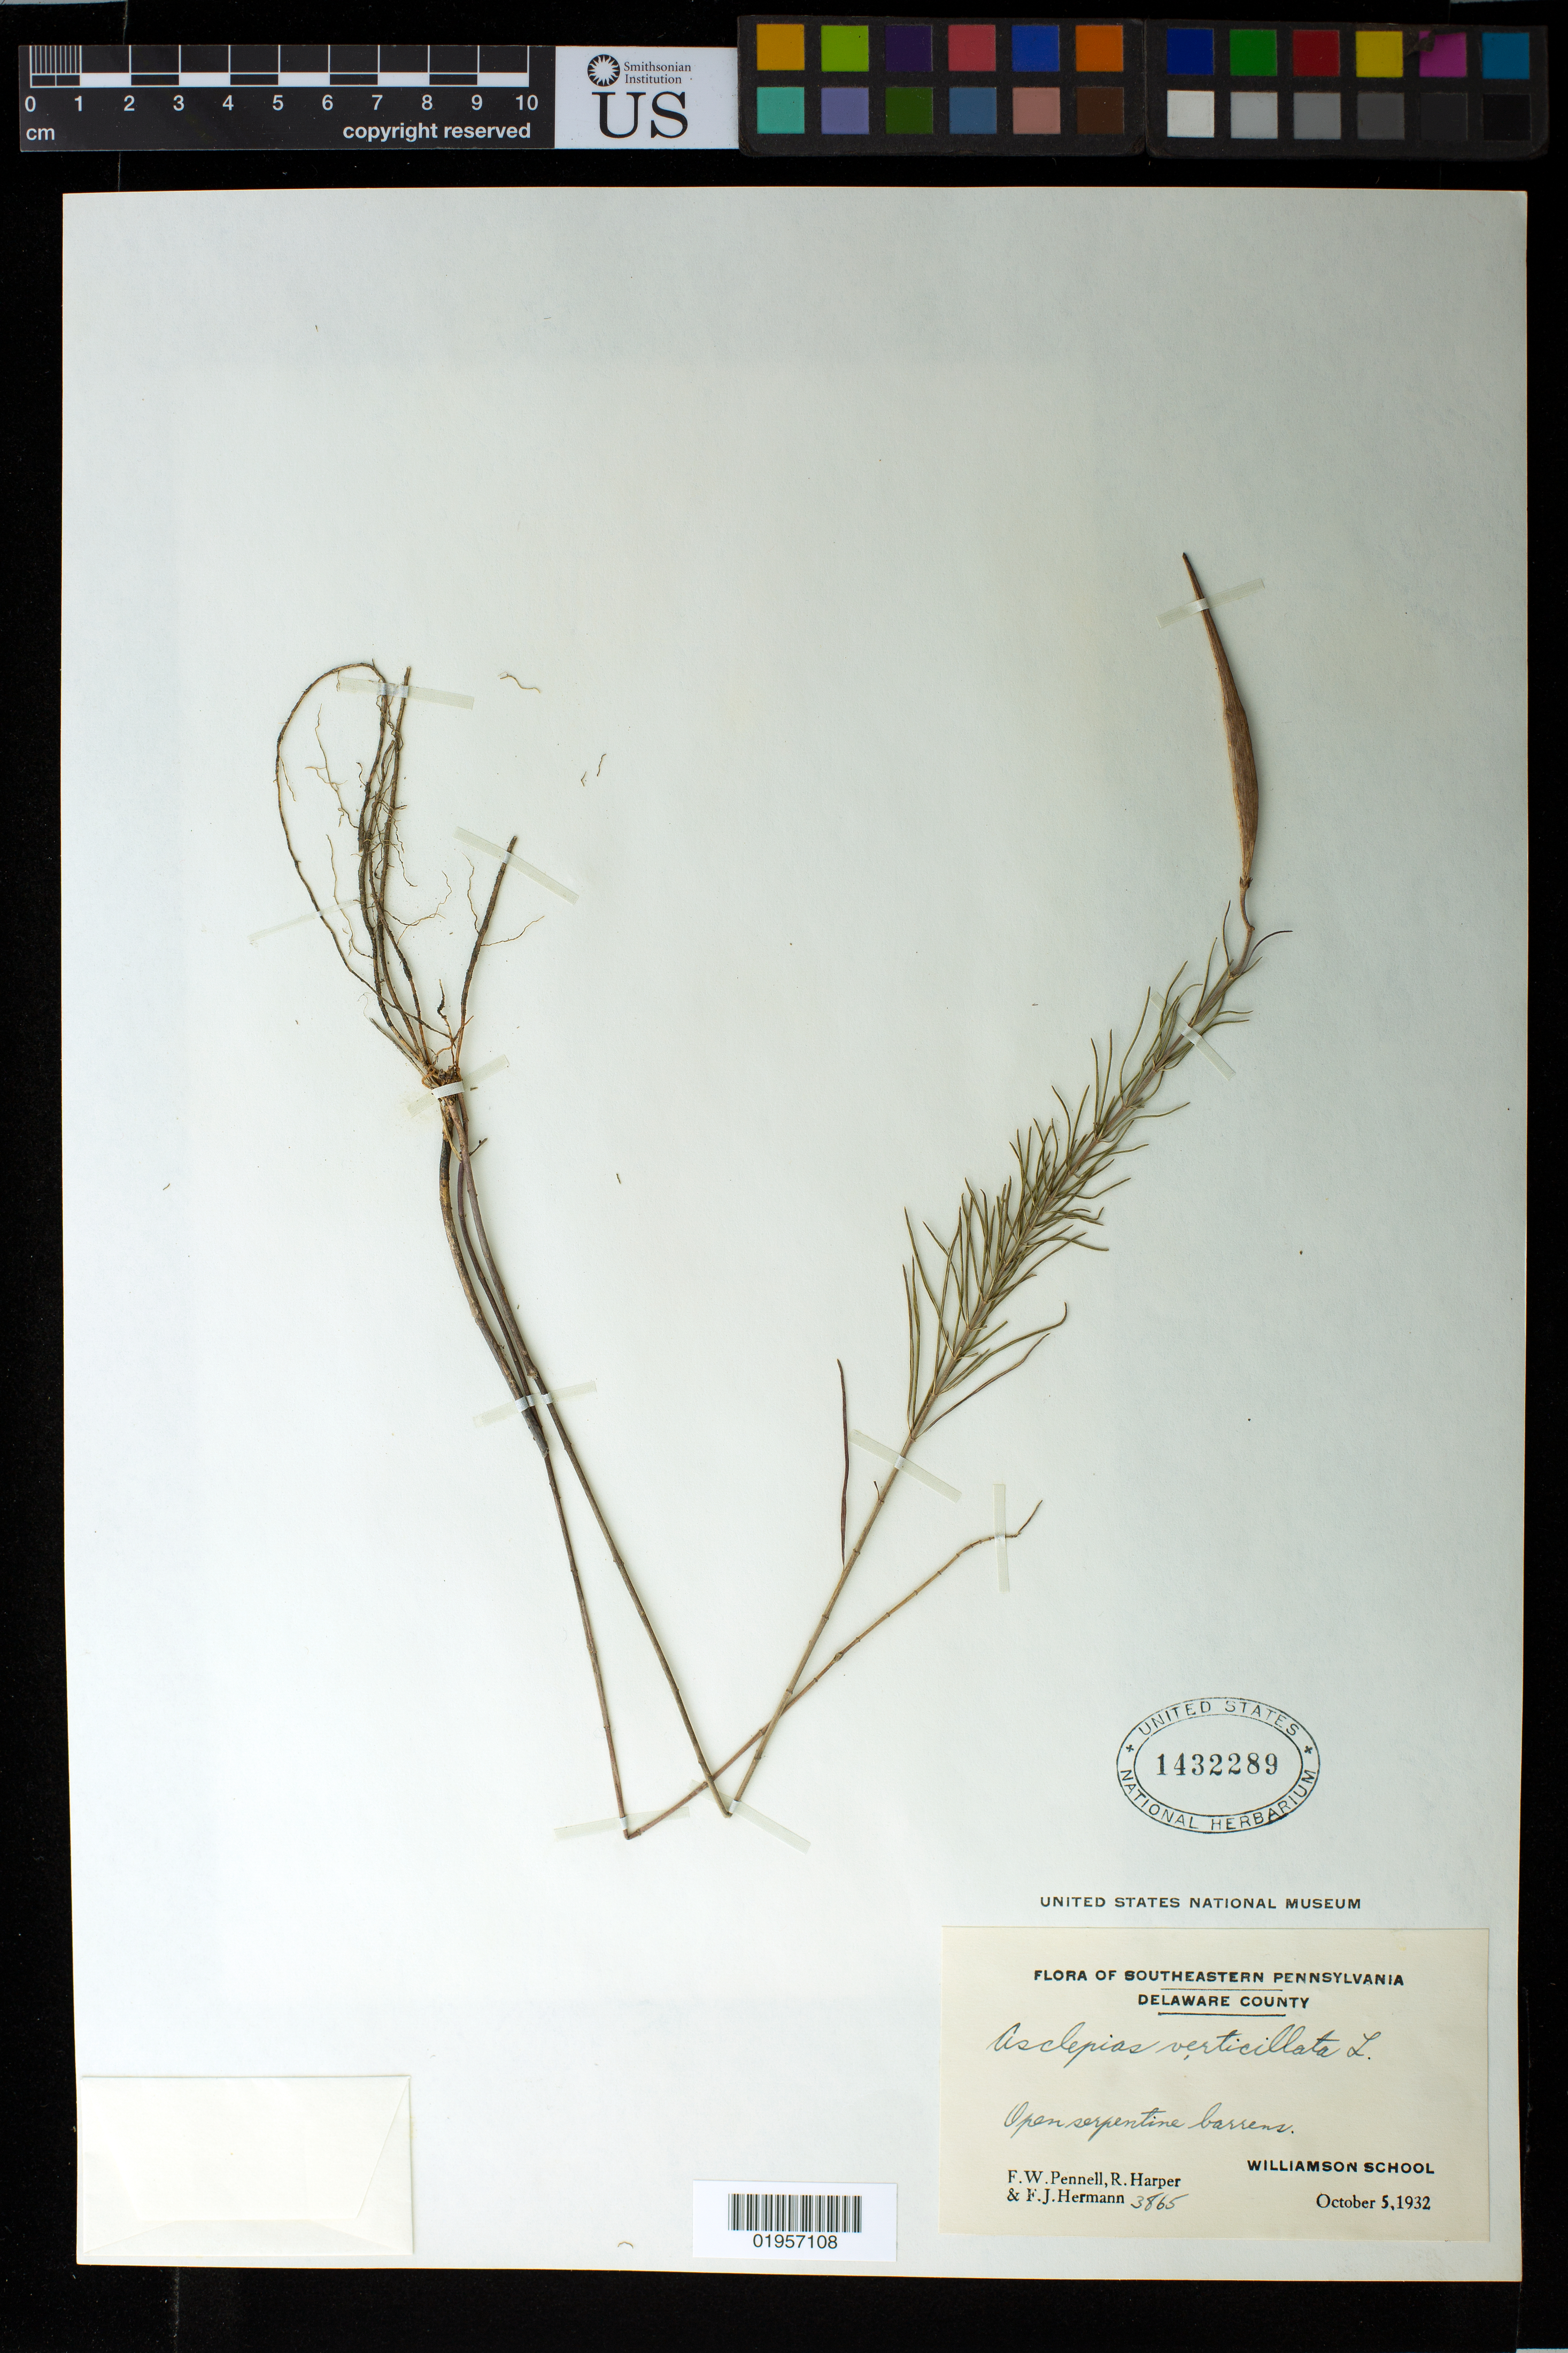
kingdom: Plantae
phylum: Tracheophyta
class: Magnoliopsida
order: Gentianales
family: Apocynaceae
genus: Asclepias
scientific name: Asclepias verticillata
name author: L.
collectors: F. W. Pennell, R. Harper & F. J. Hermann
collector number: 3865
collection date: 1932-10-05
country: United States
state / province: Pennsylvania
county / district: Delaware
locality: Williamson School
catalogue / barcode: US 1432289